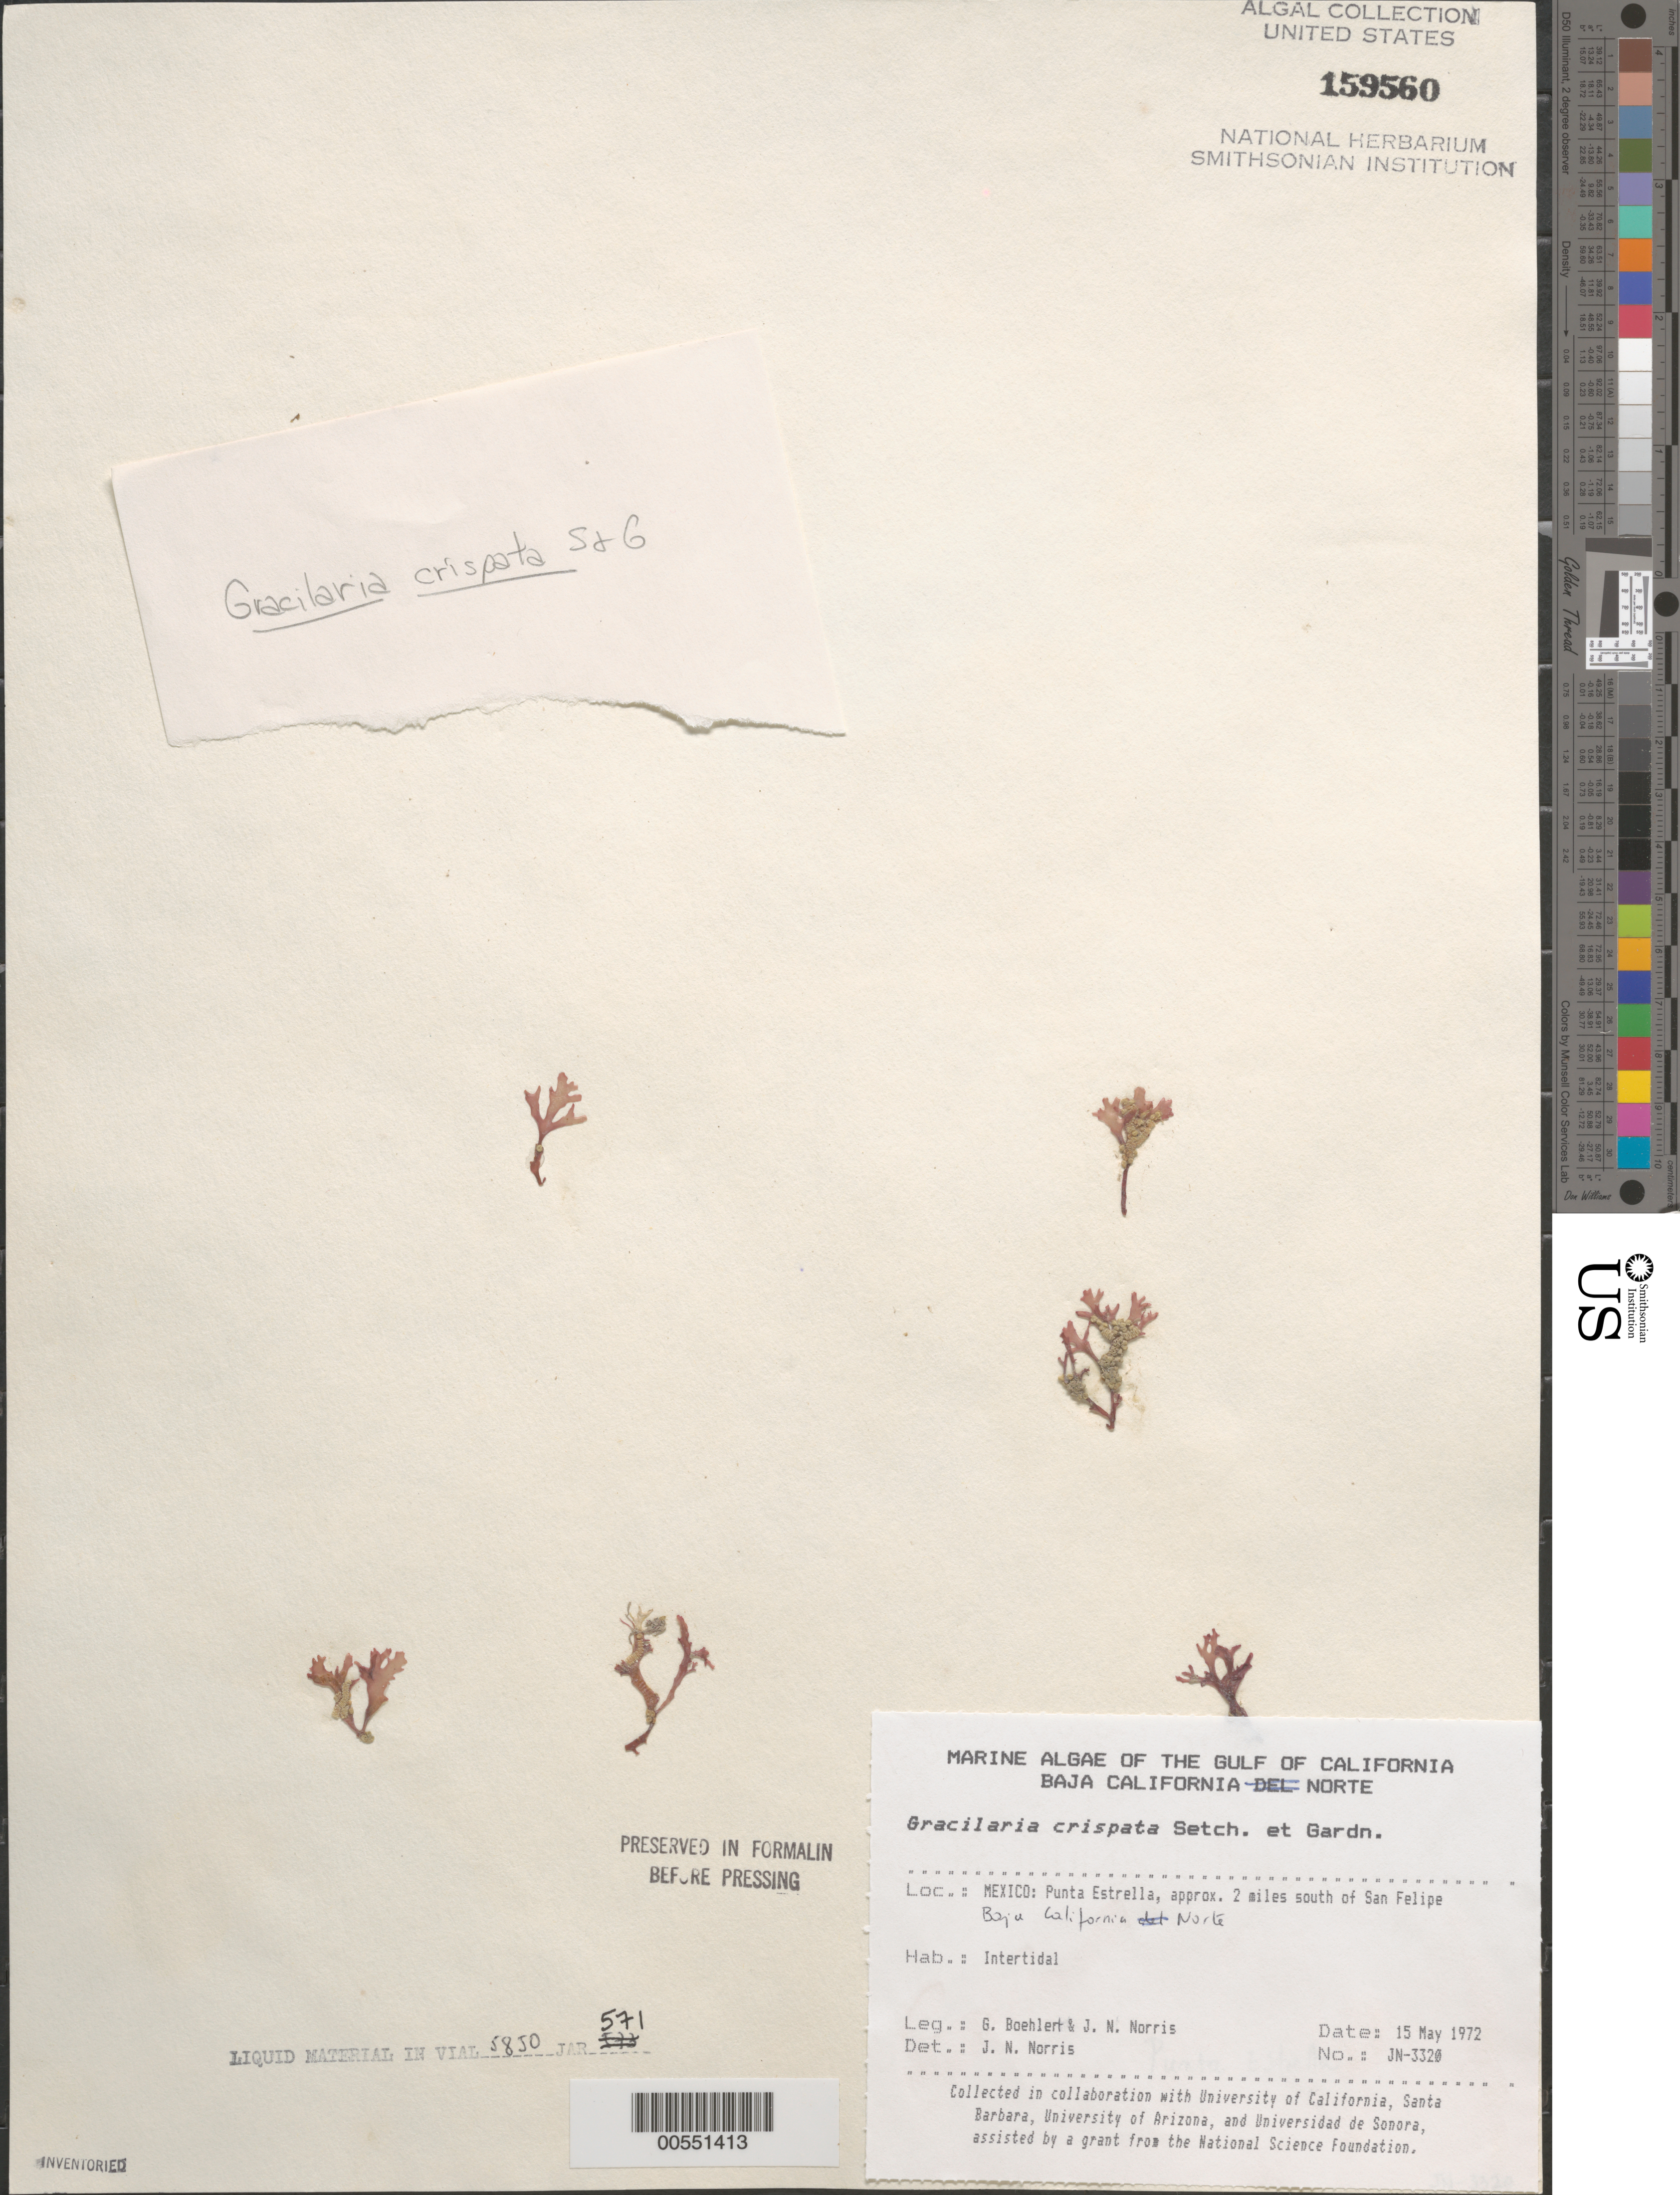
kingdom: Plantae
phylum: Rhodophyta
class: Florideophyceae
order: Gracilariales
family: Gracilariaceae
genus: Gracilaria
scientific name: Gracilaria crispata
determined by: Norris, James N.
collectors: J. N. Norris & G. Boehlert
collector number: JN-3320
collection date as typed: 15 May 1972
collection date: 1972-05-15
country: Mexico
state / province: Baja California Norte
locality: Punta Estrella, ca. 2 miles south of San Felipe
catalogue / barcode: US 159560